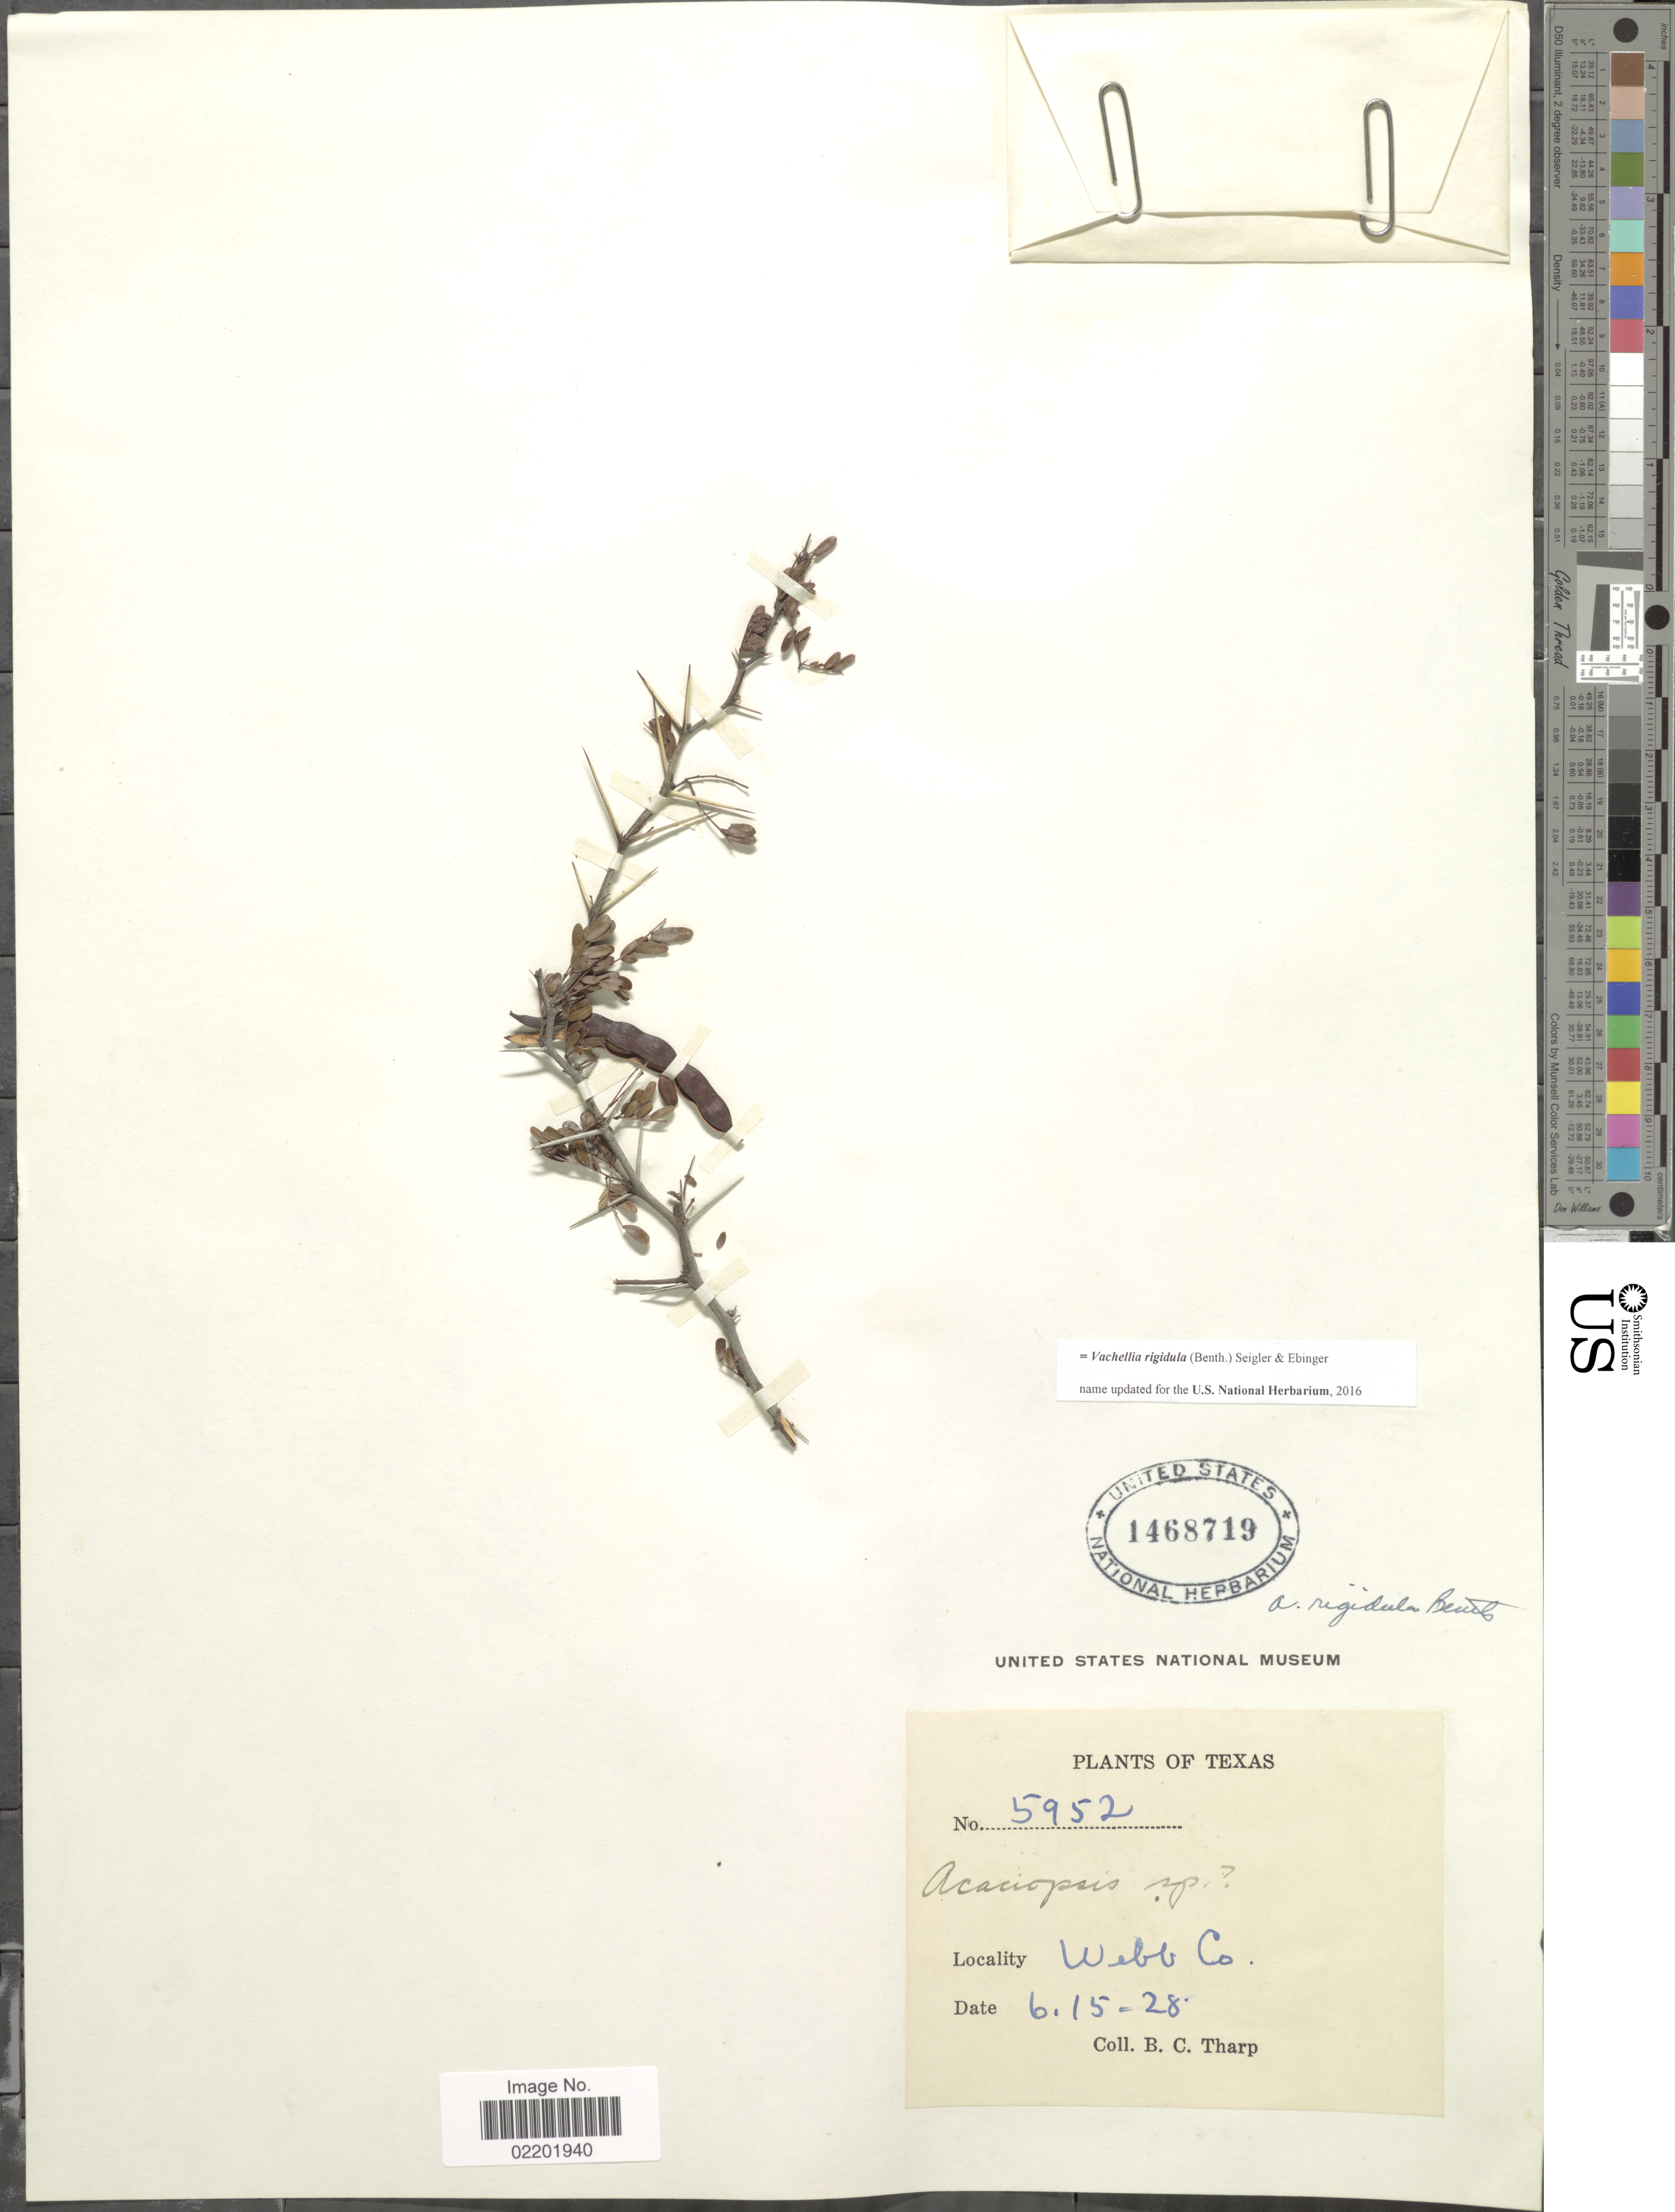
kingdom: Plantae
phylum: Tracheophyta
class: Magnoliopsida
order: Fabales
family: Fabaceae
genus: Vachellia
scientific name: Vachellia rigidula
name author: (Benth.) Seigler & Ebinger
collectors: B. C. Tharp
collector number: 5952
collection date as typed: Transcribed d/m/y: 15/6/28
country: United States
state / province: Texas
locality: Webb Co.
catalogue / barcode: US 1468719